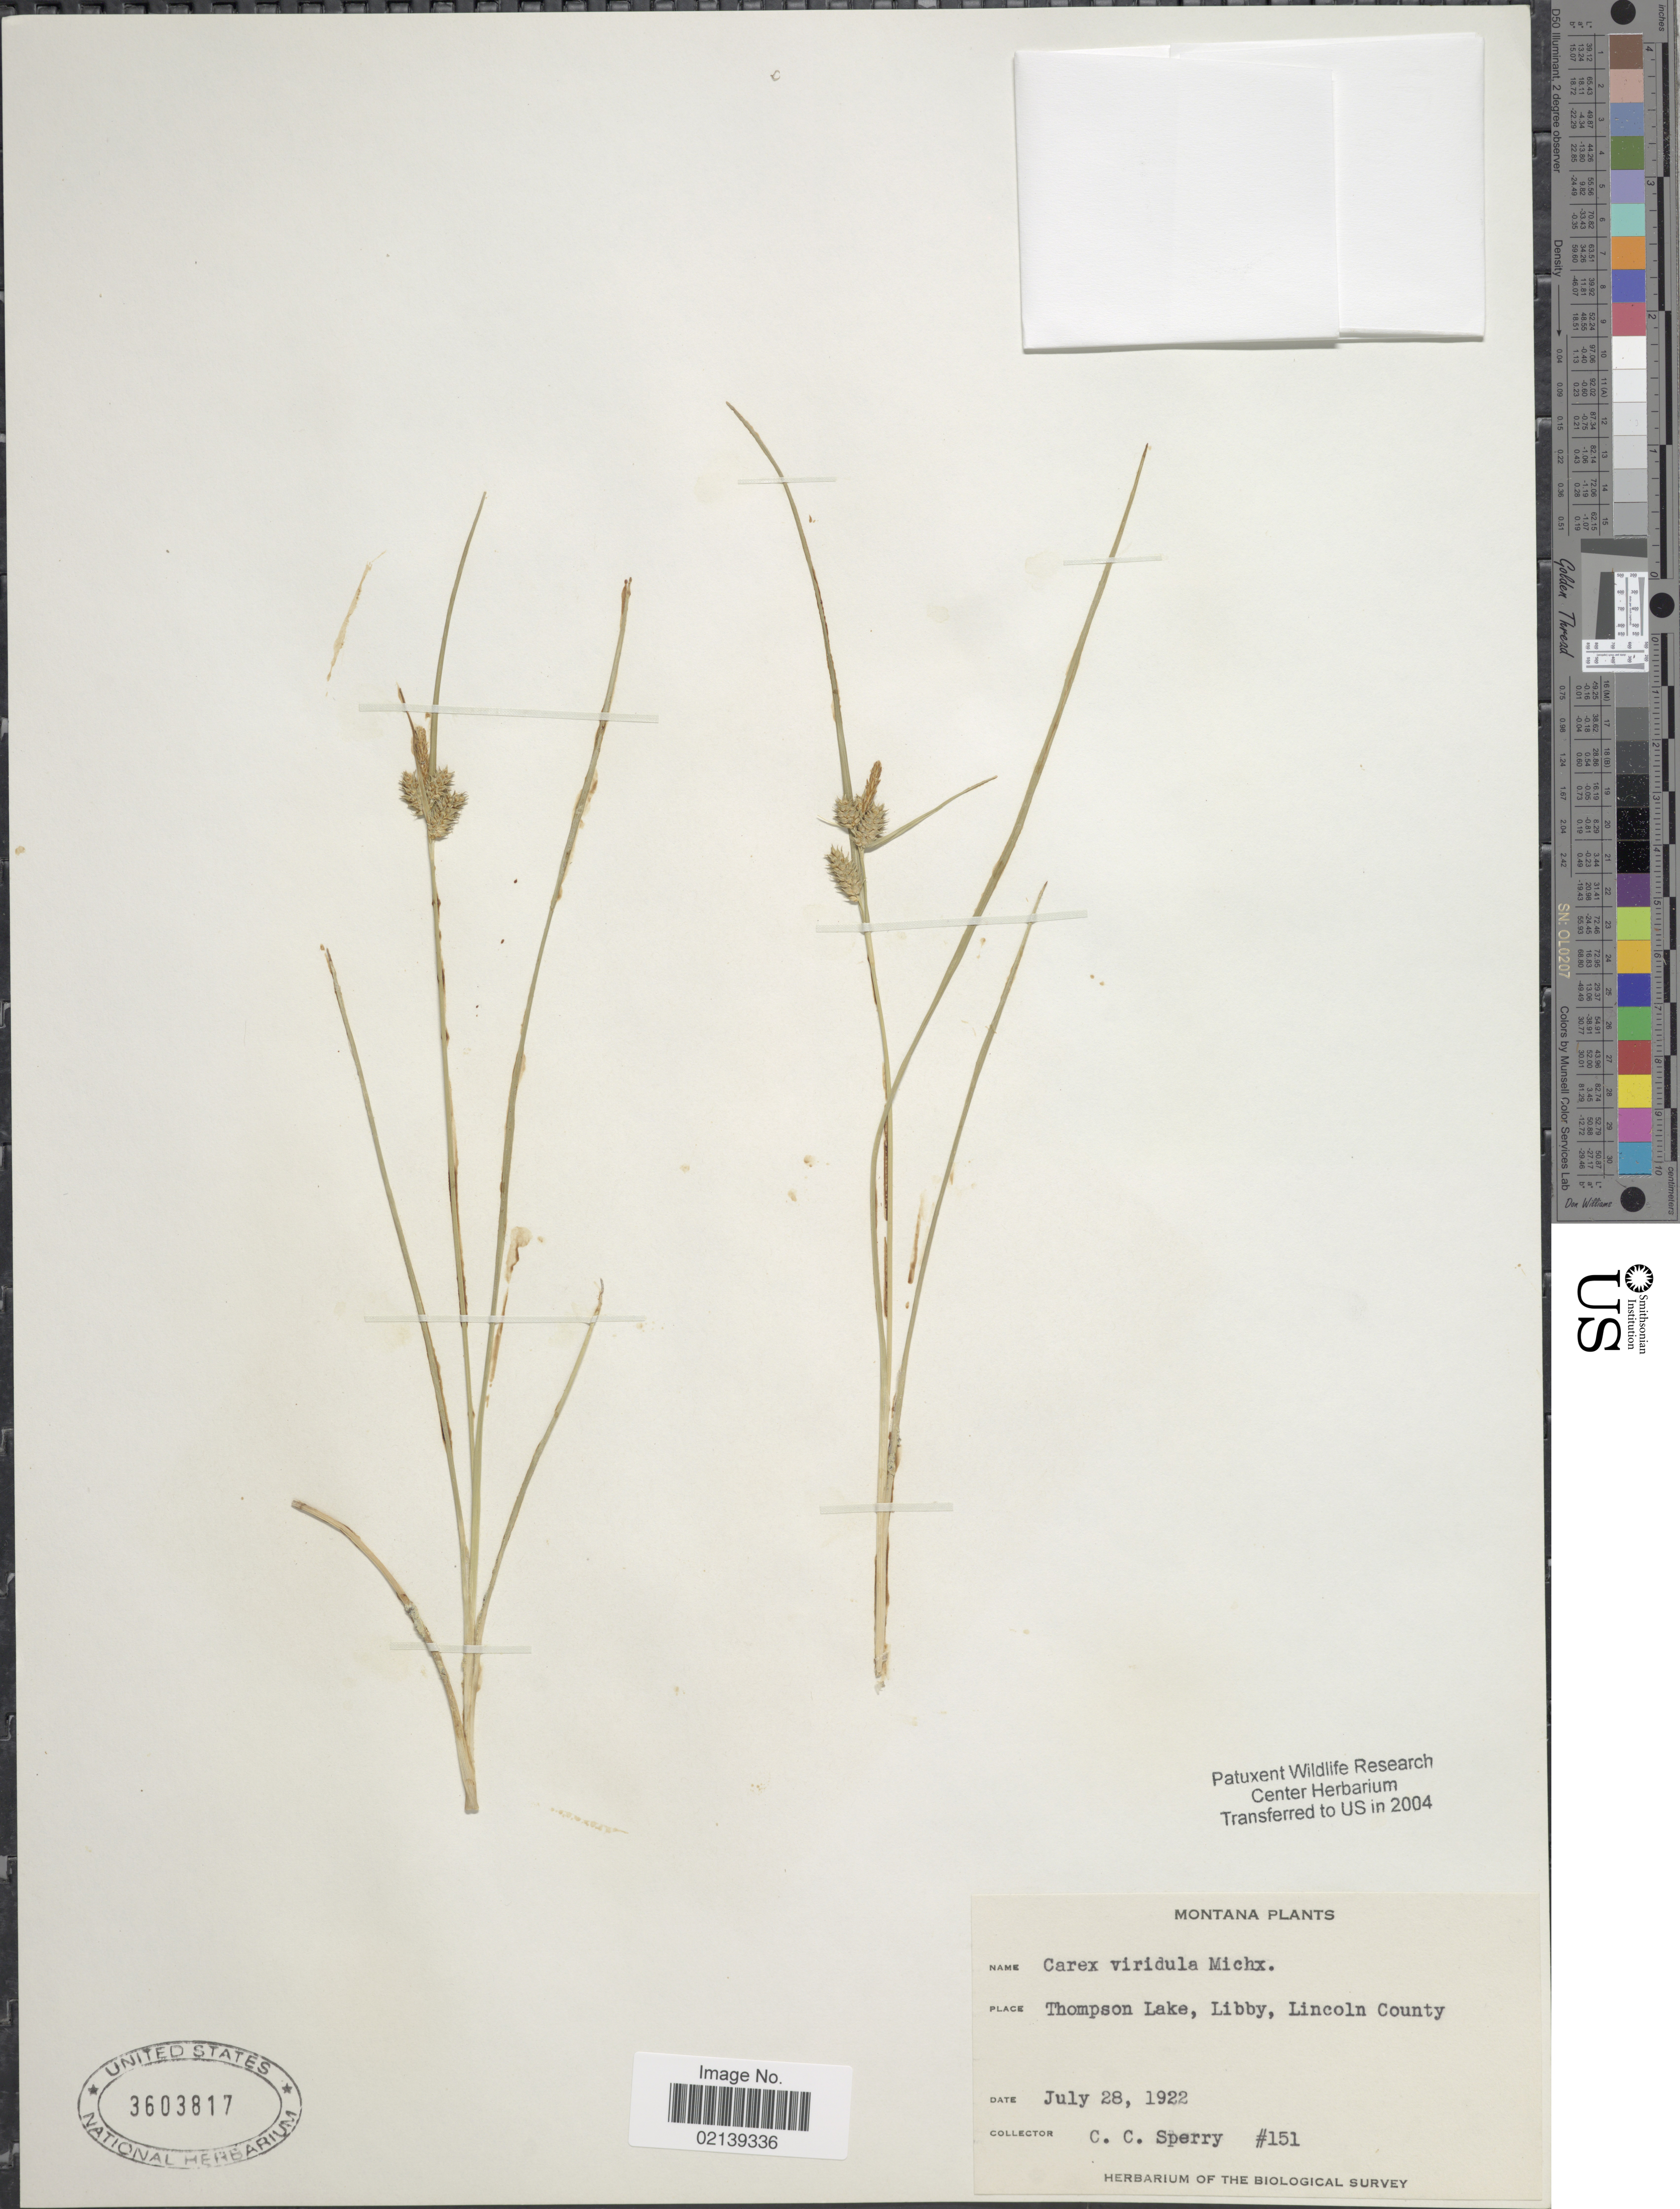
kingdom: Plantae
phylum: Tracheophyta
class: Liliopsida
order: Poales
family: Cyperaceae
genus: Carex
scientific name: Carex oederi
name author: Retz.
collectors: C. C. Sperry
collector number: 151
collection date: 1922-07-28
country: United States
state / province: Montana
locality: Thompson Lake, Libby, Lincoln County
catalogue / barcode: US 3603817